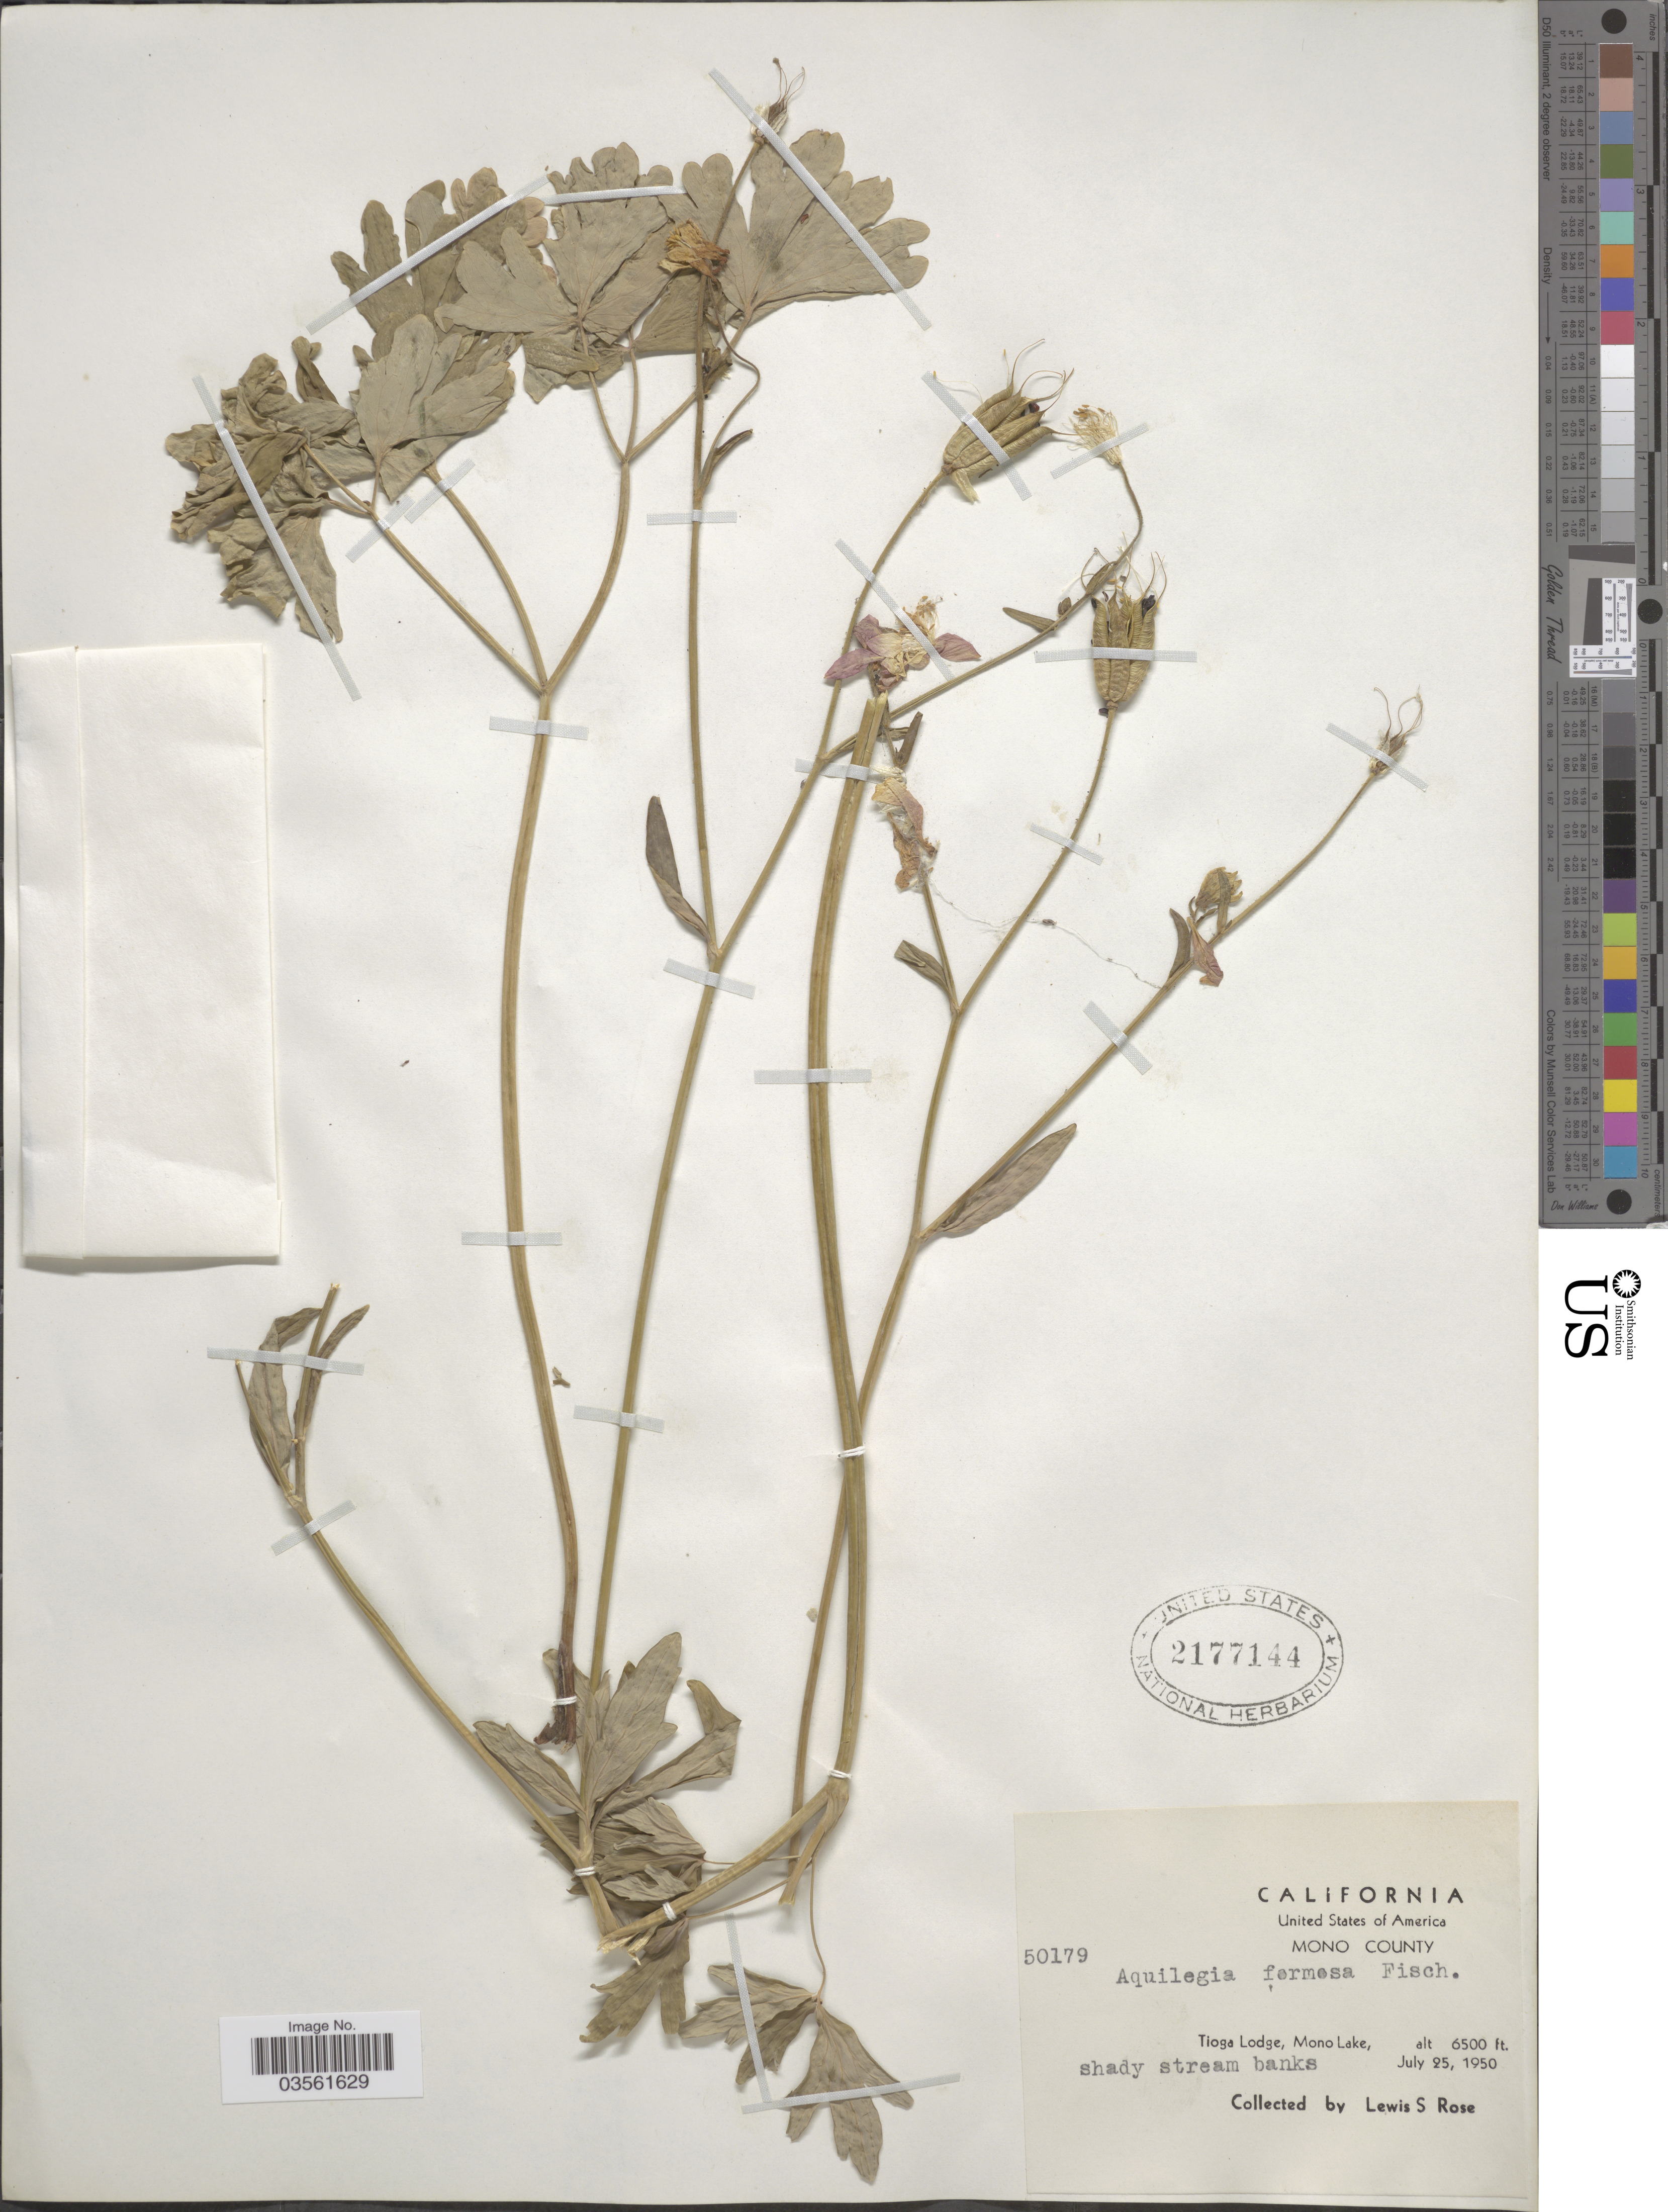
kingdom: Plantae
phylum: Tracheophyta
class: Magnoliopsida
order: Ranunculales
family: Ranunculaceae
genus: Aquilegia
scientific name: Aquilegia formosa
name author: Fisch. ex DC.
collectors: L. S. Rose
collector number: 50179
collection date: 1950-07-25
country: United States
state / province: California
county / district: Mono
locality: Mono County. Tioga Lodge, Mono Lake.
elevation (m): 1981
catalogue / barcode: US 2177144